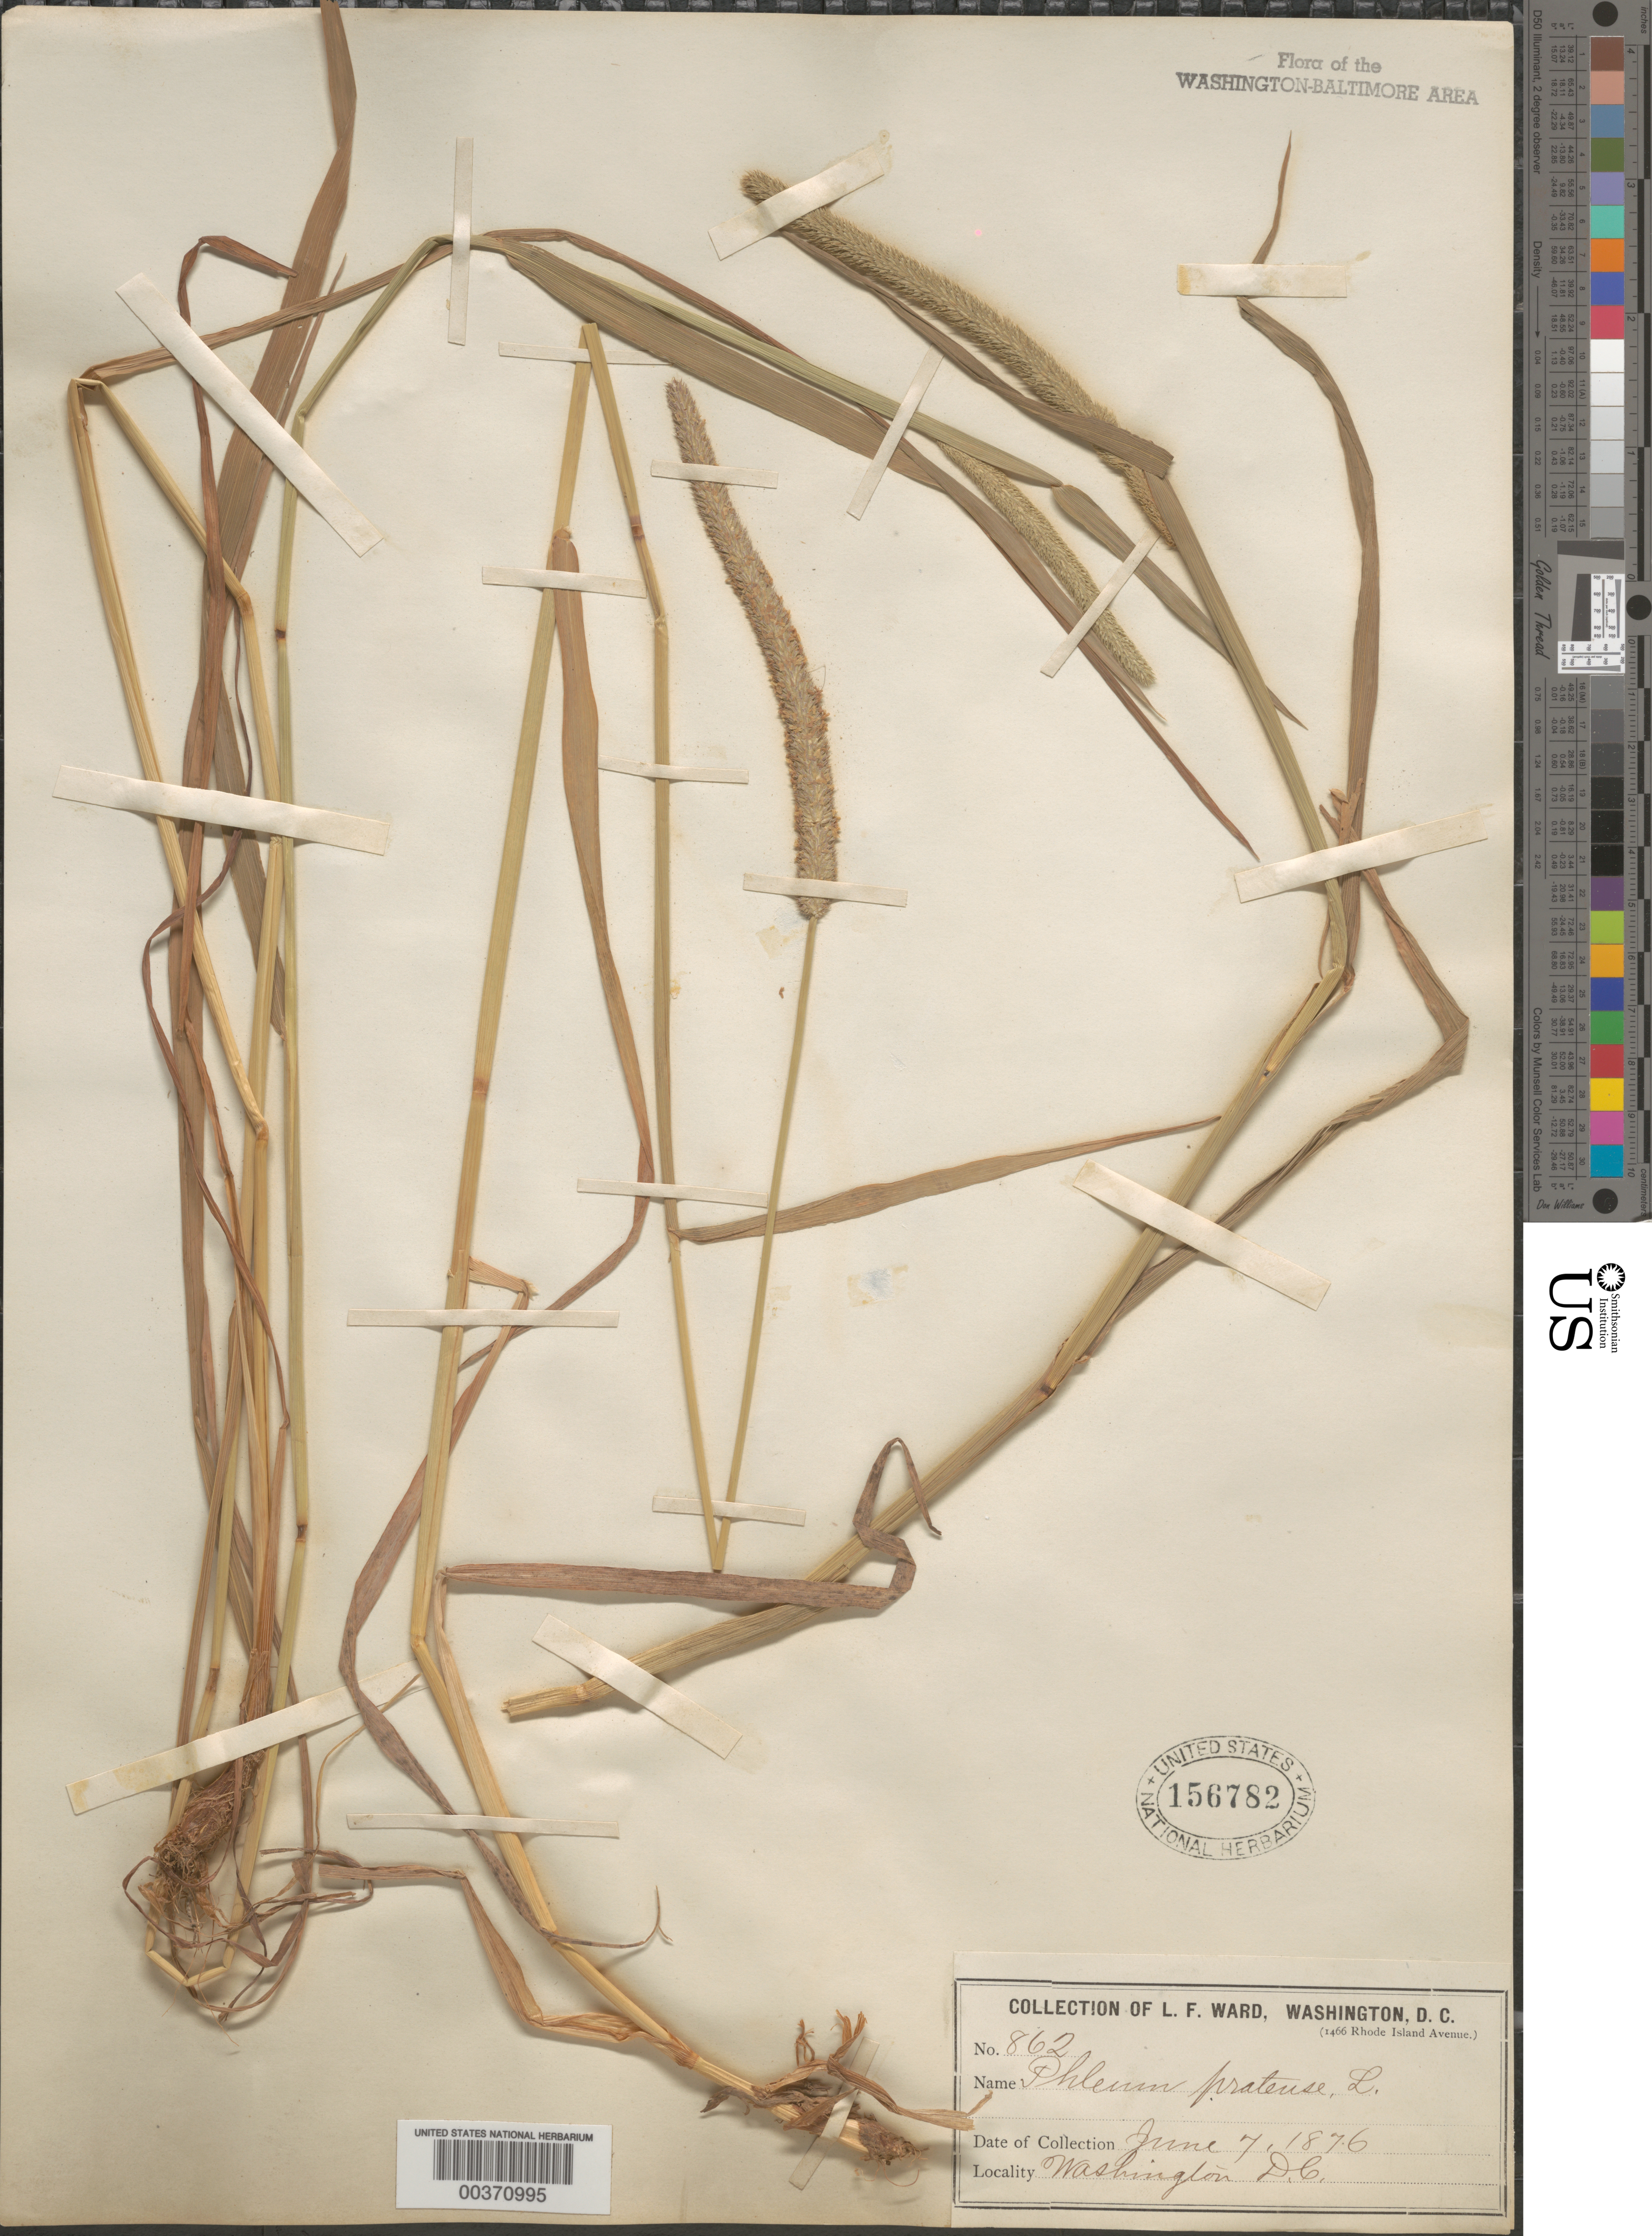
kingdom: Plantae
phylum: Tracheophyta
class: Liliopsida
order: Poales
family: Poaceae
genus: Phleum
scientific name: Phleum pratense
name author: L.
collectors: L. F. Ward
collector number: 862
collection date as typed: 07 Jun 1876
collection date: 1876-06-07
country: United States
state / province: District of Columbia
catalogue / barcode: US 156782